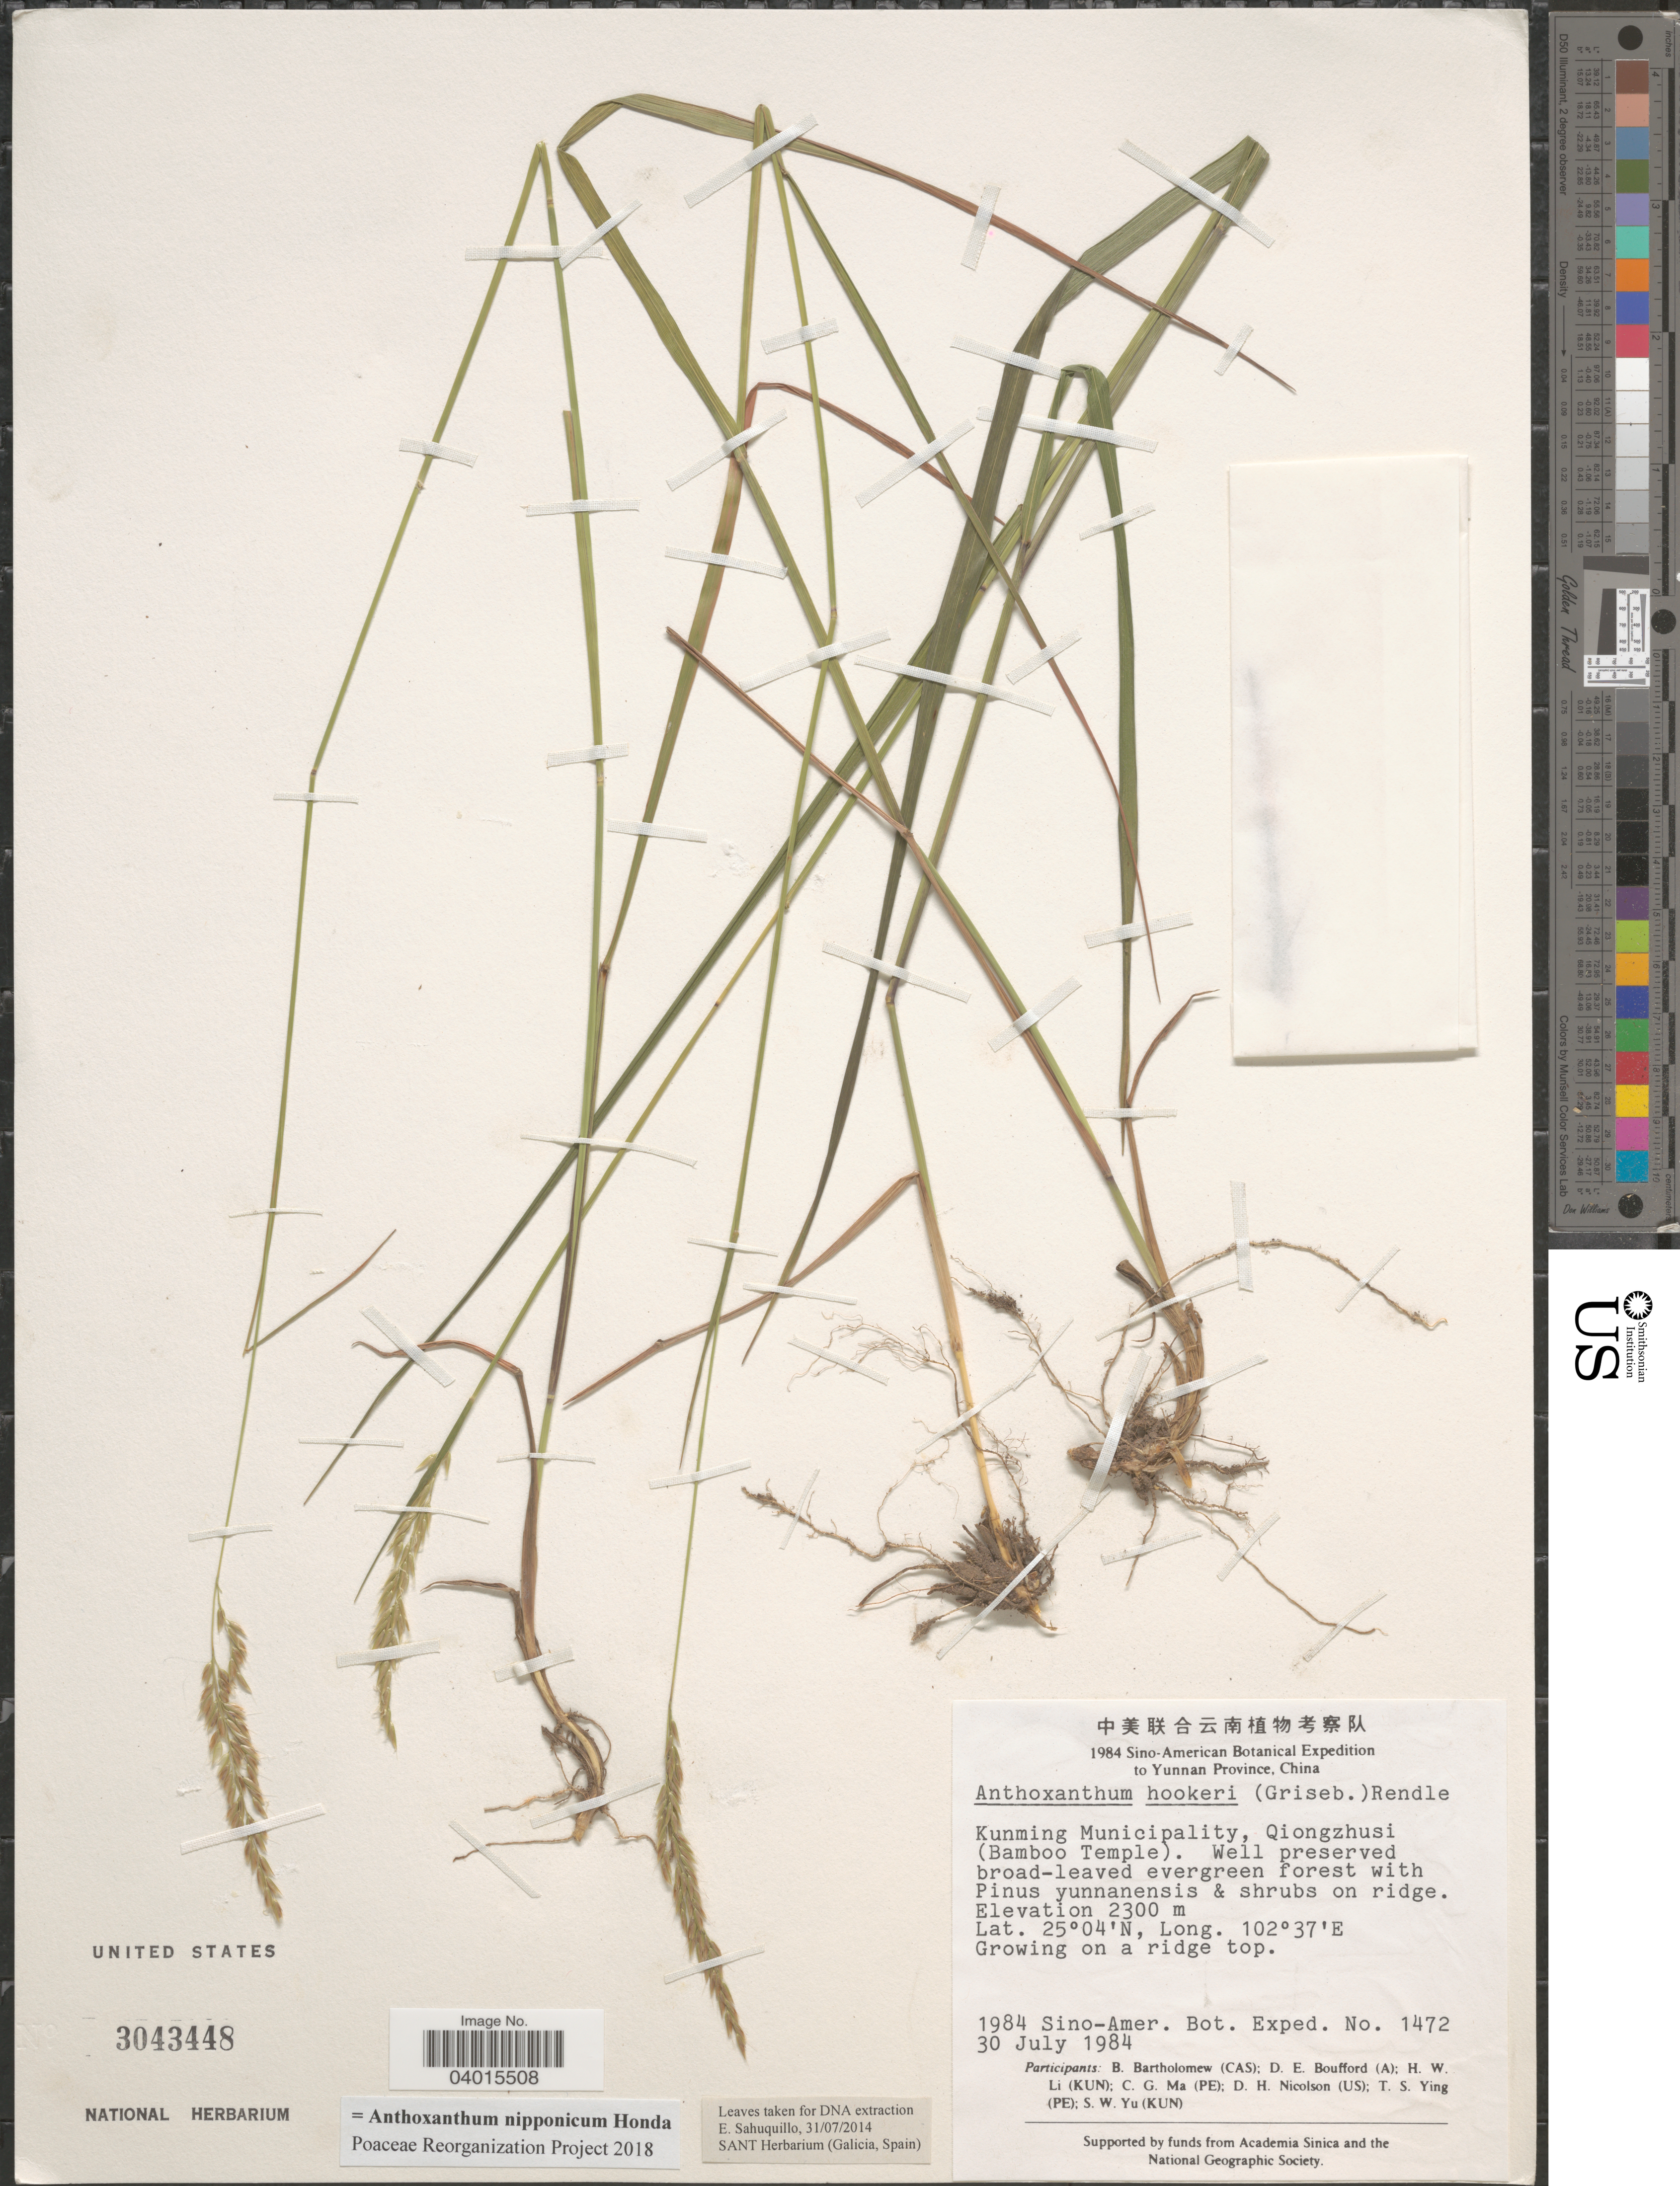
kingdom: Plantae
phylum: Tracheophyta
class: Liliopsida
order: Poales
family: Poaceae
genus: Anthoxanthum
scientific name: Anthoxanthum nipponicum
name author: Honda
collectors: Sino-Amer. Bot. Exped. 1984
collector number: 1472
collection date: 1984-07-30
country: China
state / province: Yunnan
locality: Kunming Municipality, Qiongzhusi (Bamboo Temple).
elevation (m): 2300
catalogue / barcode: US 3043448